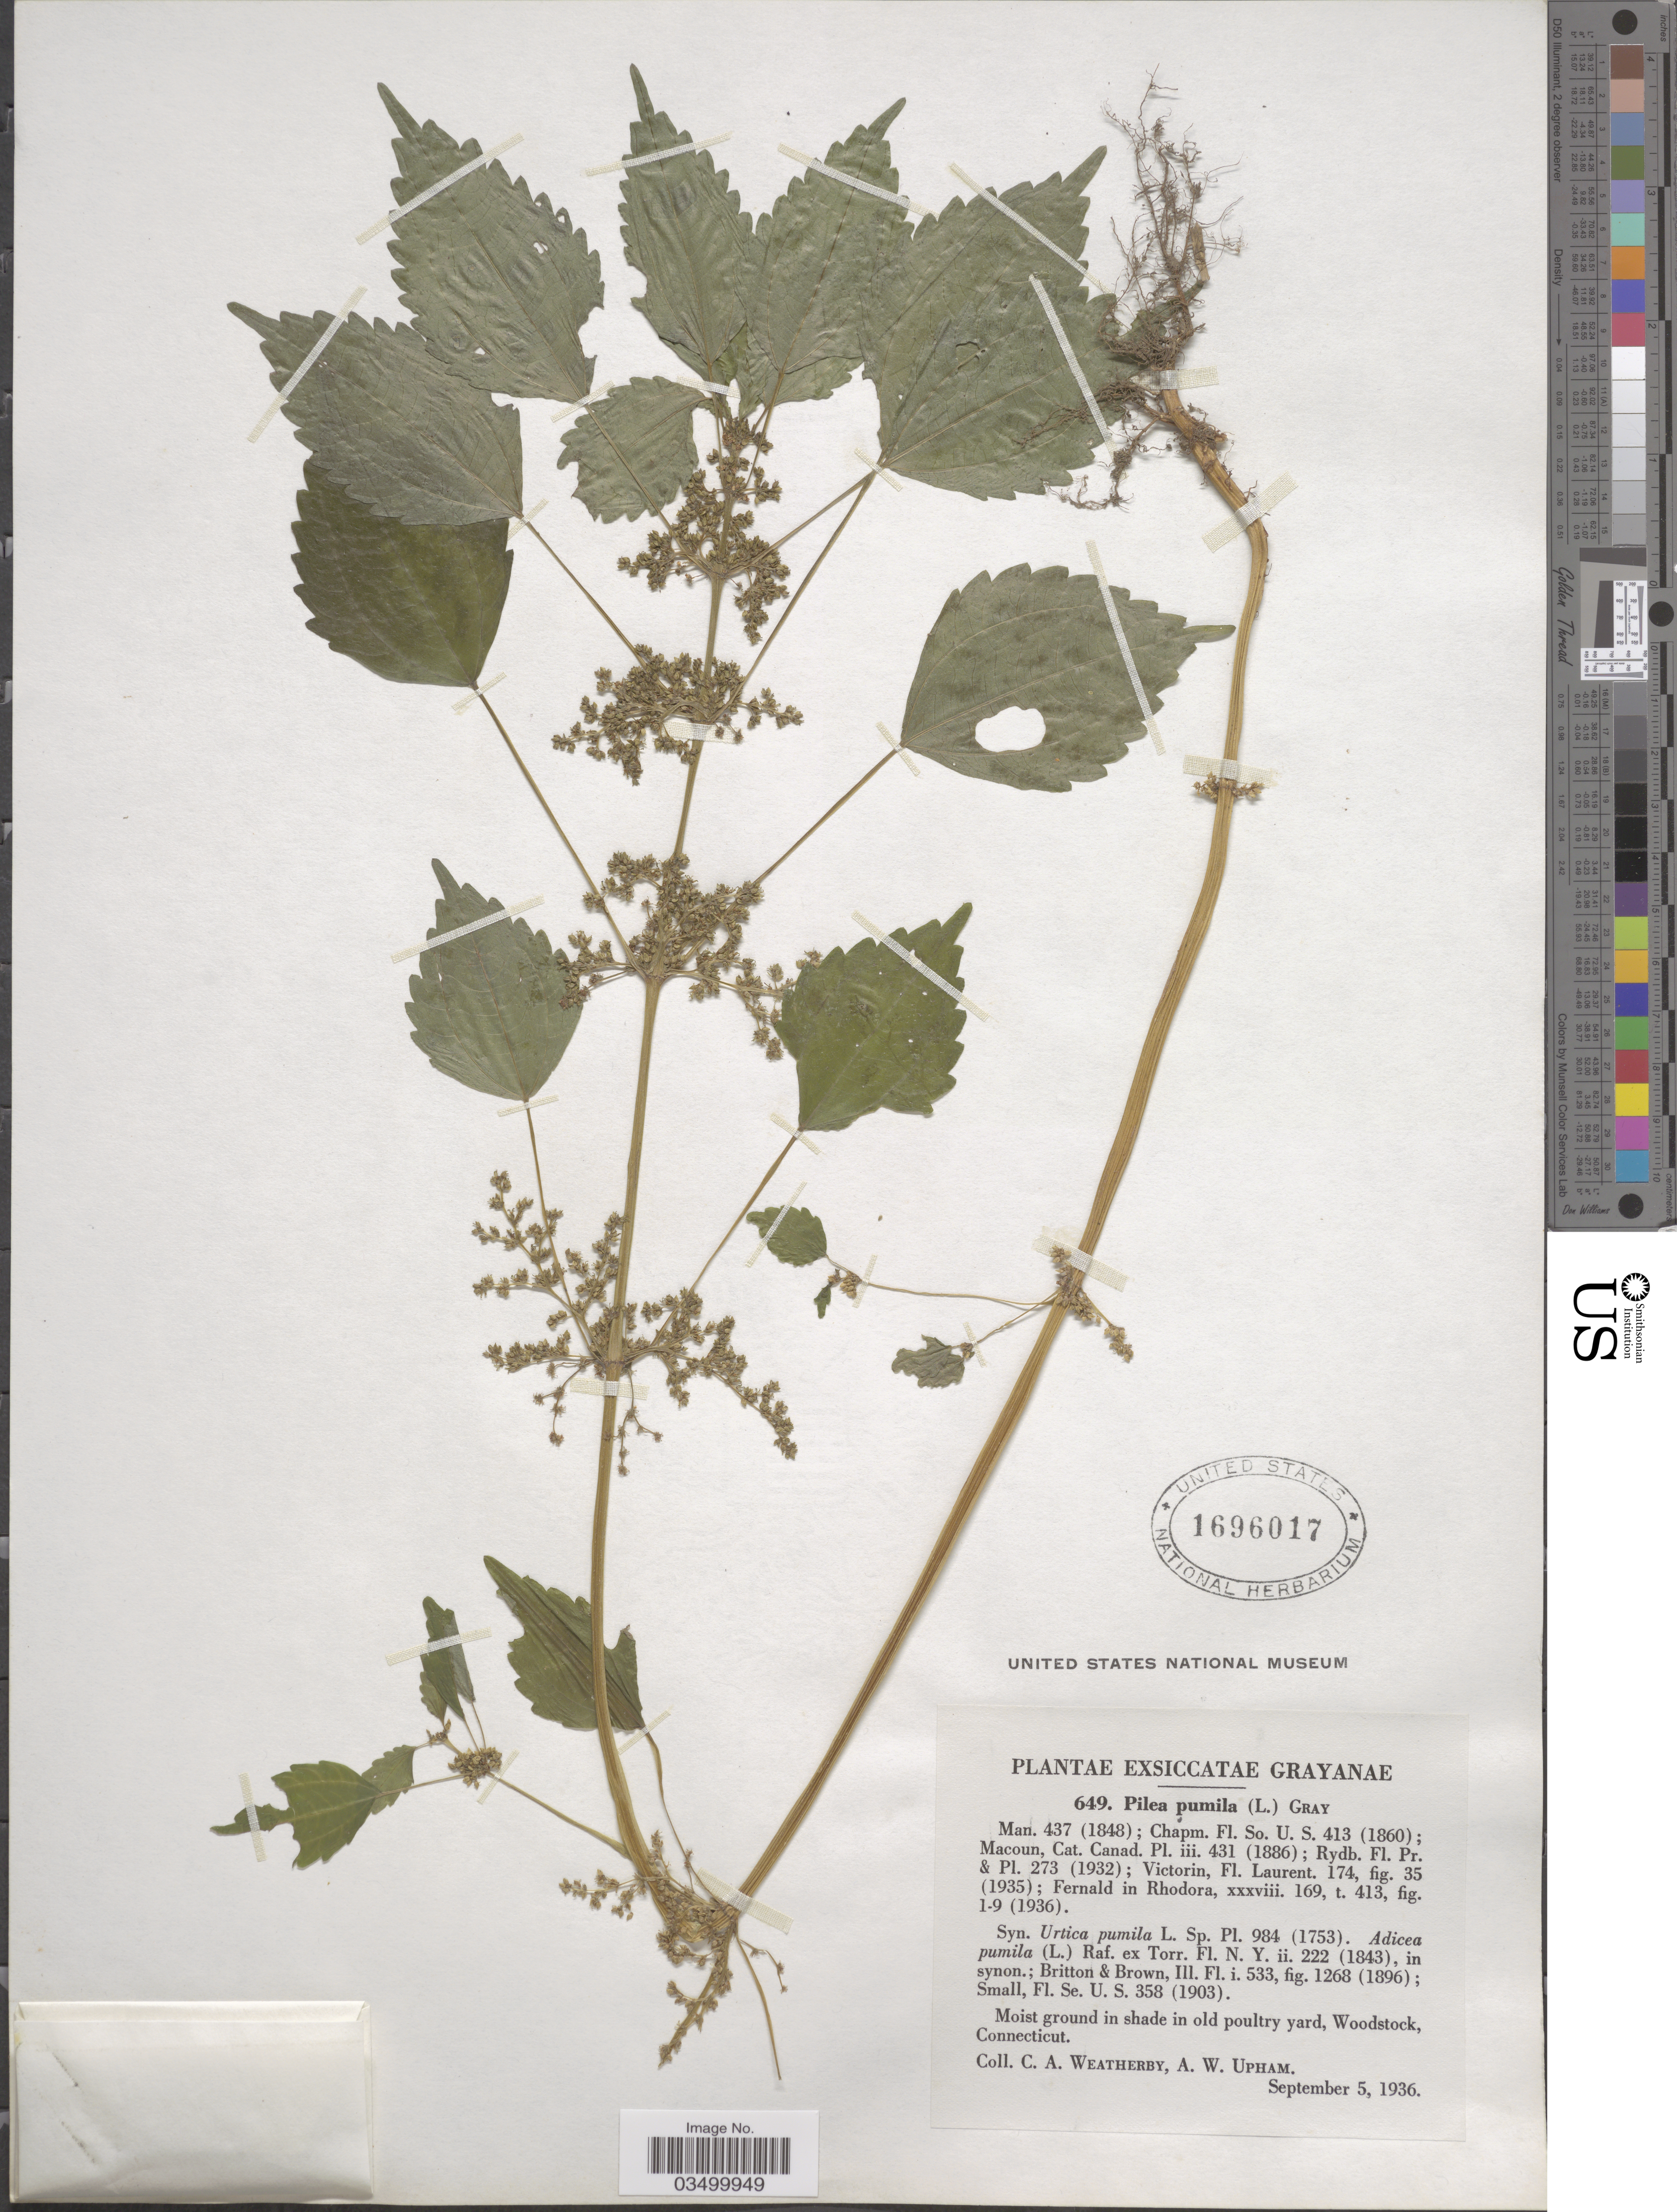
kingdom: Plantae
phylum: Tracheophyta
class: Magnoliopsida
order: Rosales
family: Urticaceae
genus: Pilea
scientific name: Pilea pumila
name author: (L.) A. Gray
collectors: C. A. Weatherby & A. Upham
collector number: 649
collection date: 1936-09-05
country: United States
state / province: Connecticut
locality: In shade of old poultry yard, Woodstock.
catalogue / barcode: US 1696017